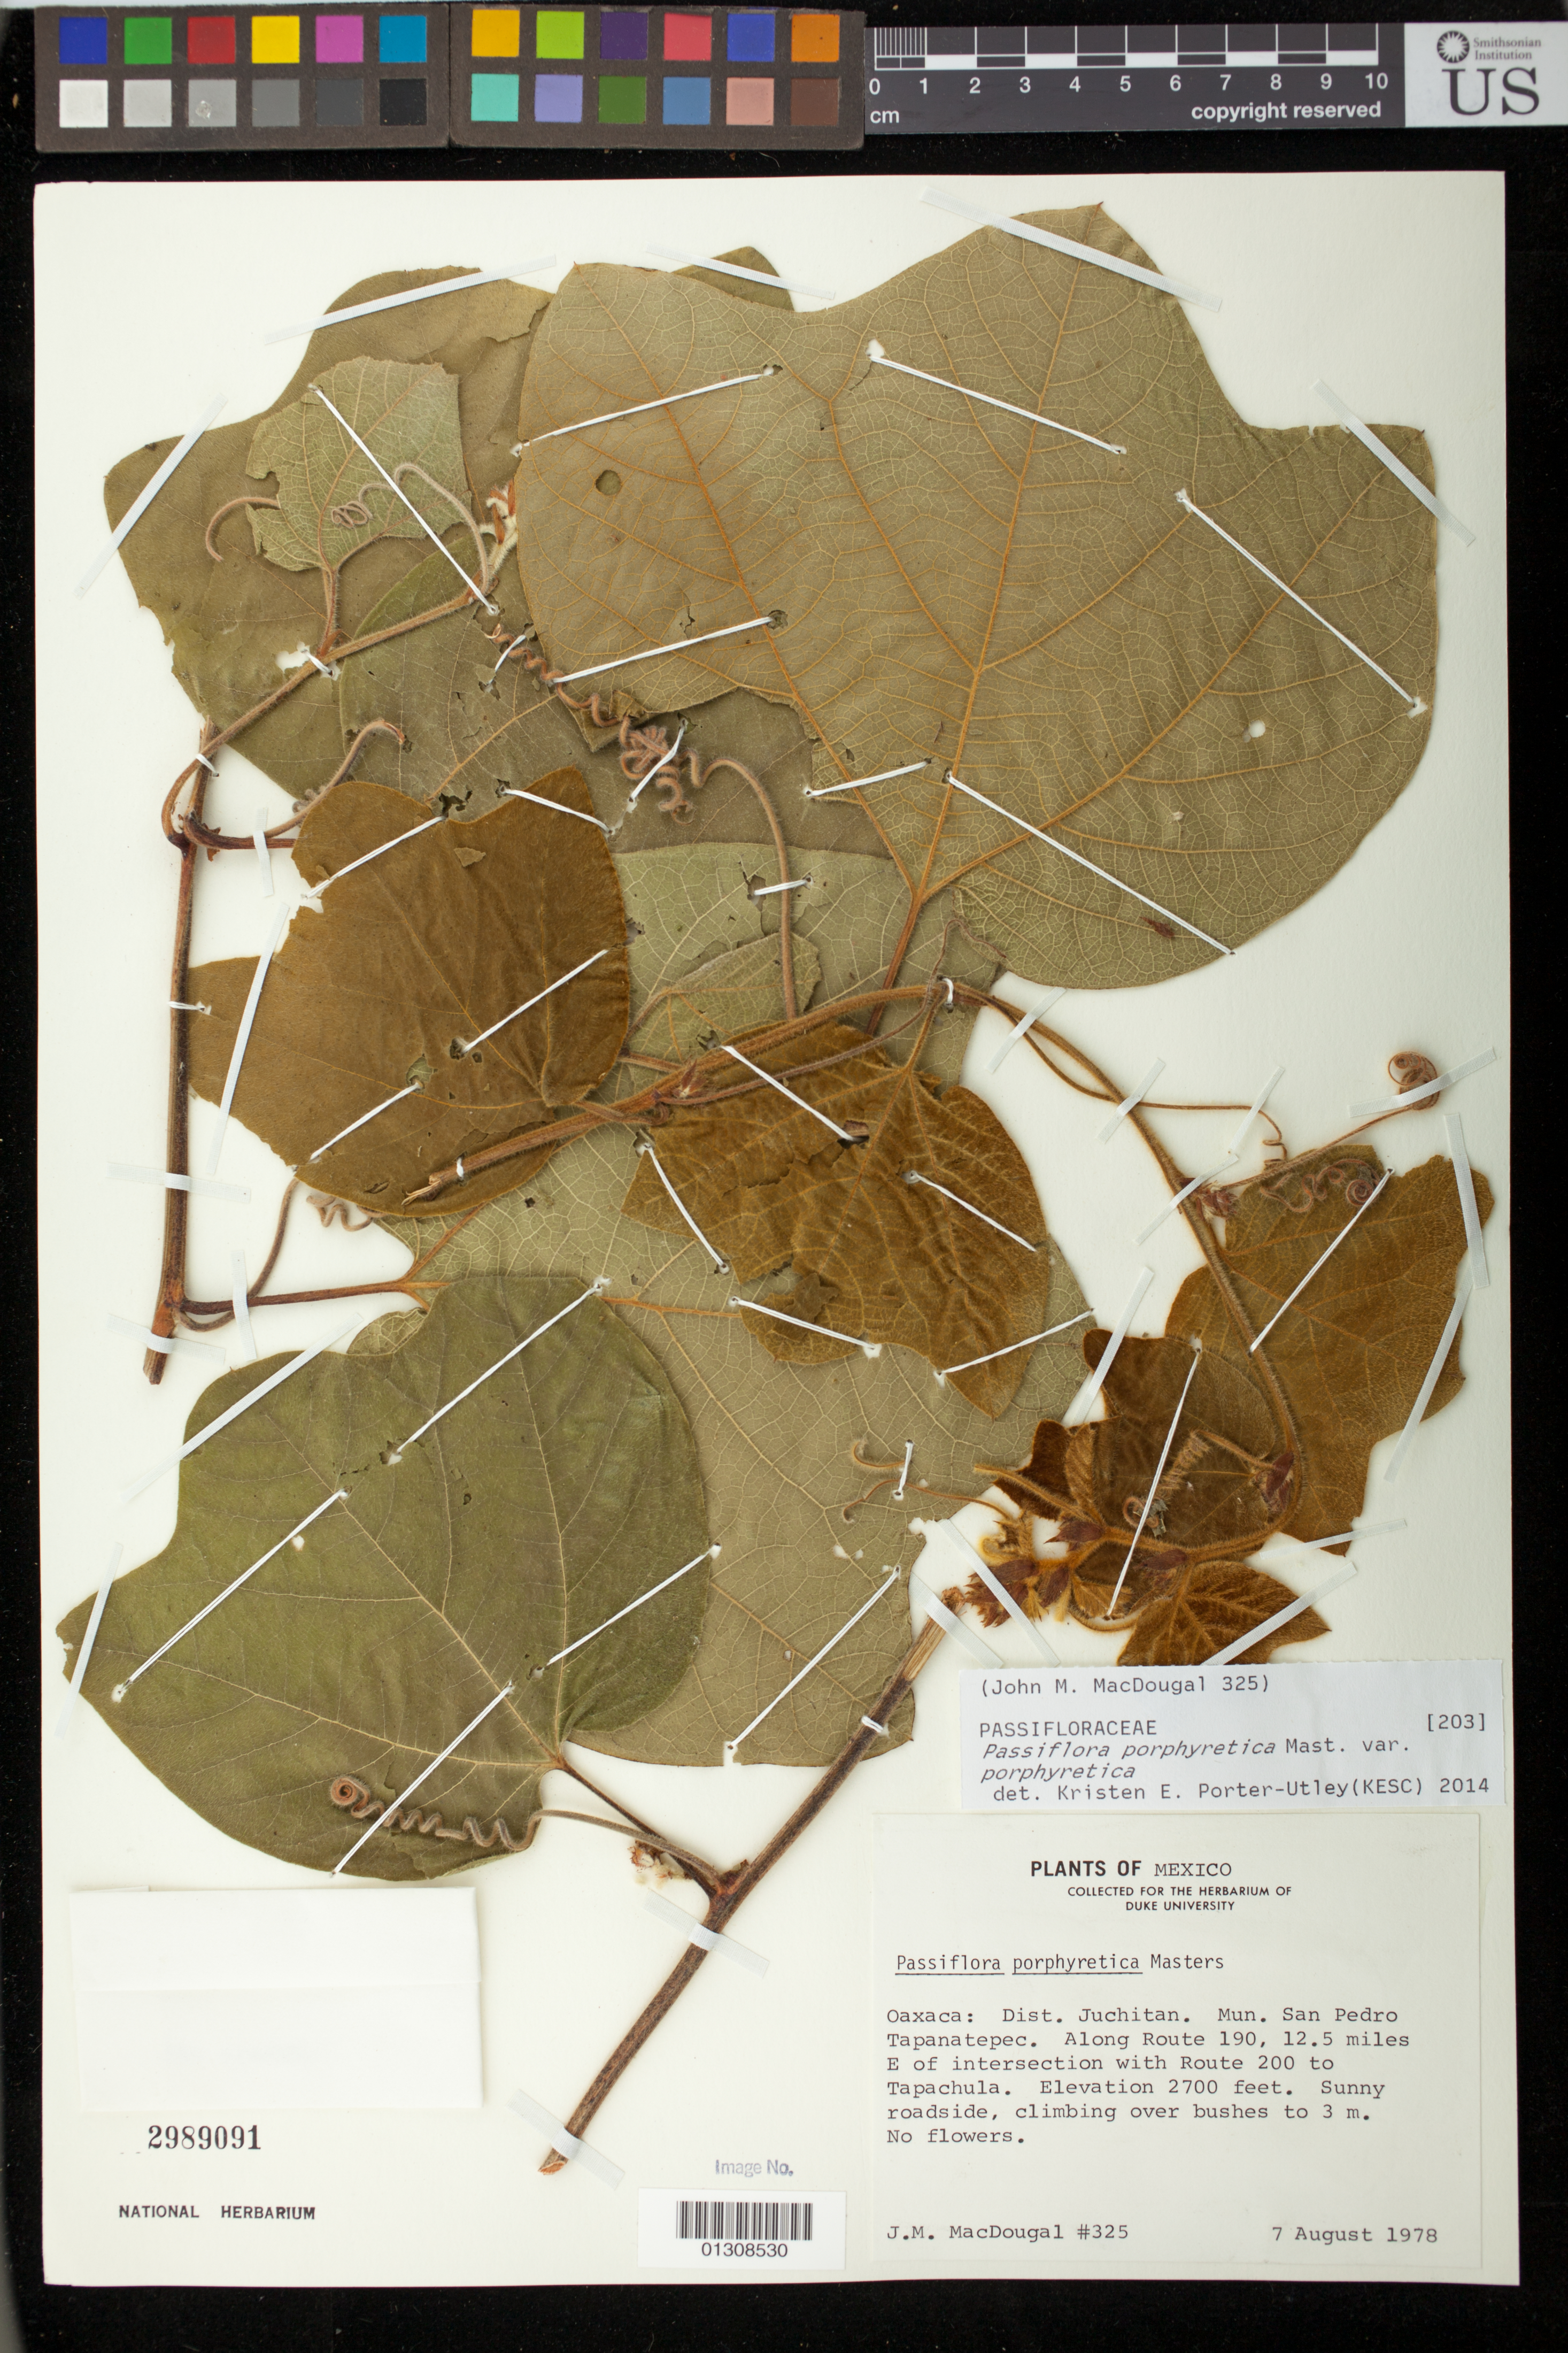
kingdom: Plantae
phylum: Tracheophyta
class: Magnoliopsida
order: Malpighiales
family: Passifloraceae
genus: Passiflora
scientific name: Passiflora porphyretica var. porphyretica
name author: Mast.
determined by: Porter-Utley, K. E.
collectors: J. M. MacDougal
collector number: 325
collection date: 1978-08-07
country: México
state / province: Oaxaca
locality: Juchitan. Mun. San Pedro Tapanatepec. Along route 190, 12.5 miles E of intersection with Route 200 to Tapachula.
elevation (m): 823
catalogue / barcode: US 2989091